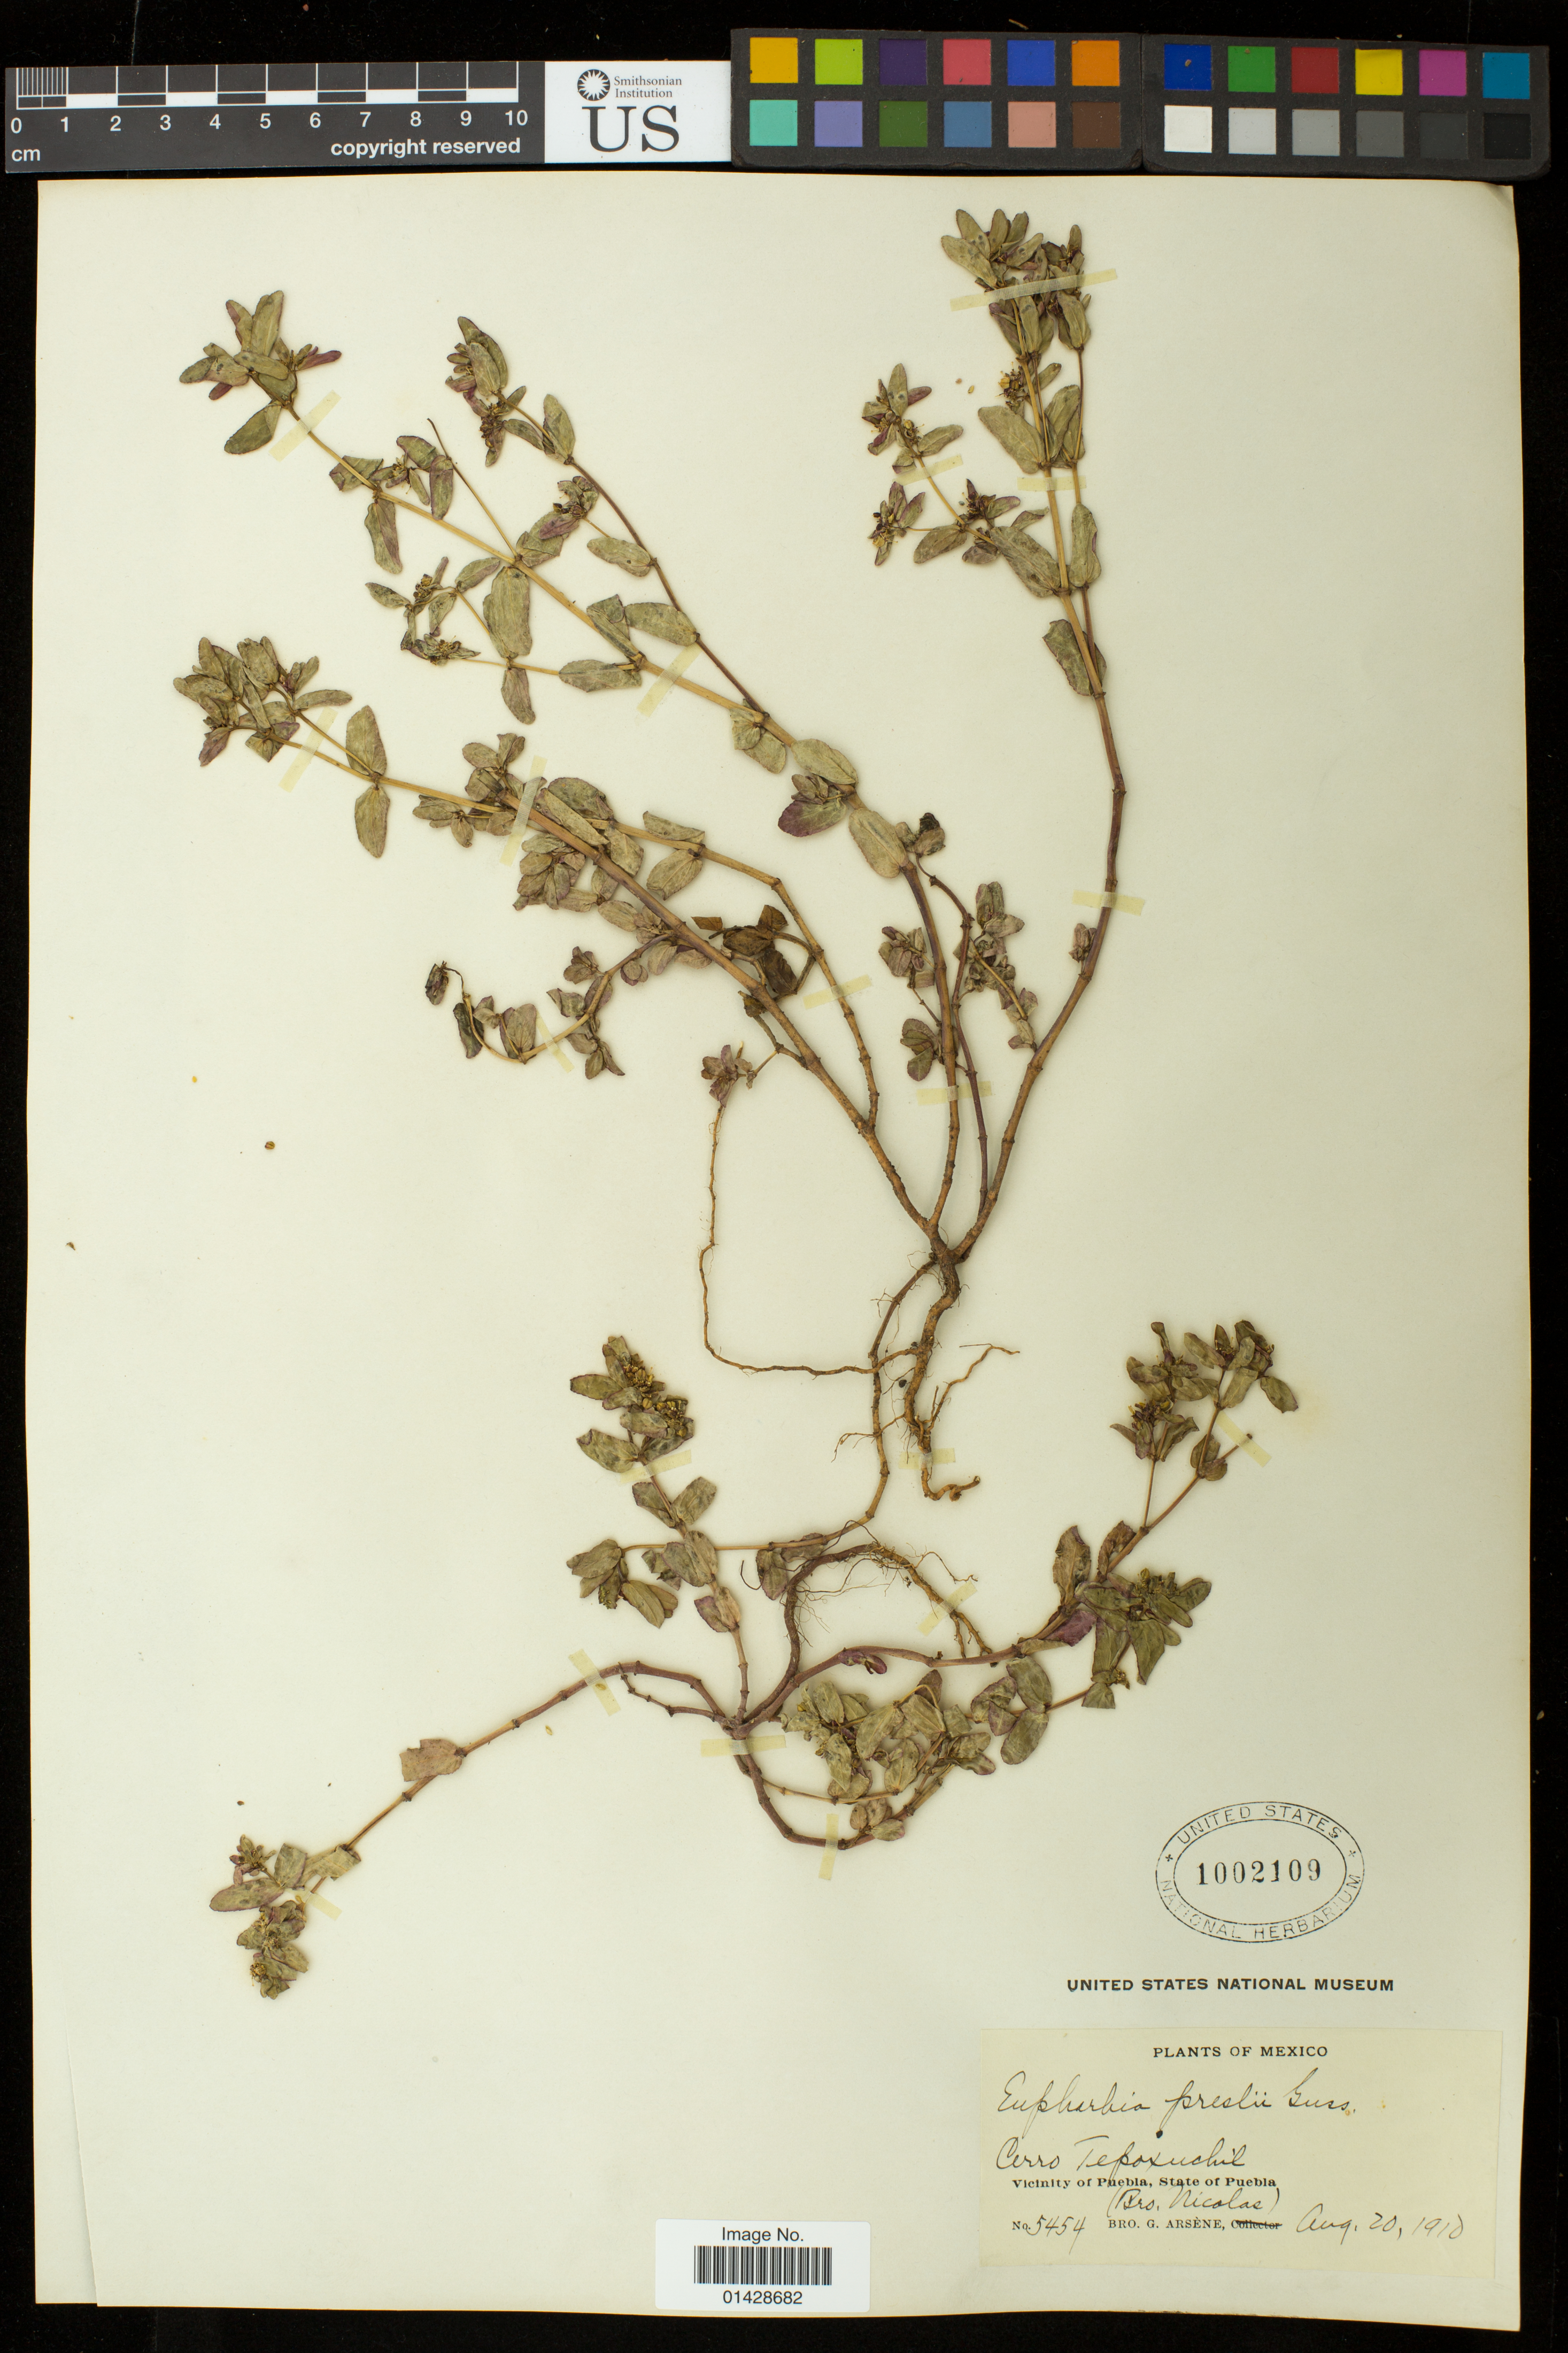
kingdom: Plantae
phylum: Tracheophyta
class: Magnoliopsida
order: Malpighiales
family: Euphorbiaceae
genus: Euphorbia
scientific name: Euphorbia nutans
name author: Lag.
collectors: B. Nicolas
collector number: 5454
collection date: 1910-08-20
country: Mexico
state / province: Puebla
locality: Vicinity of Puebla, Cerro Tepaxuchil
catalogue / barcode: US 1002109